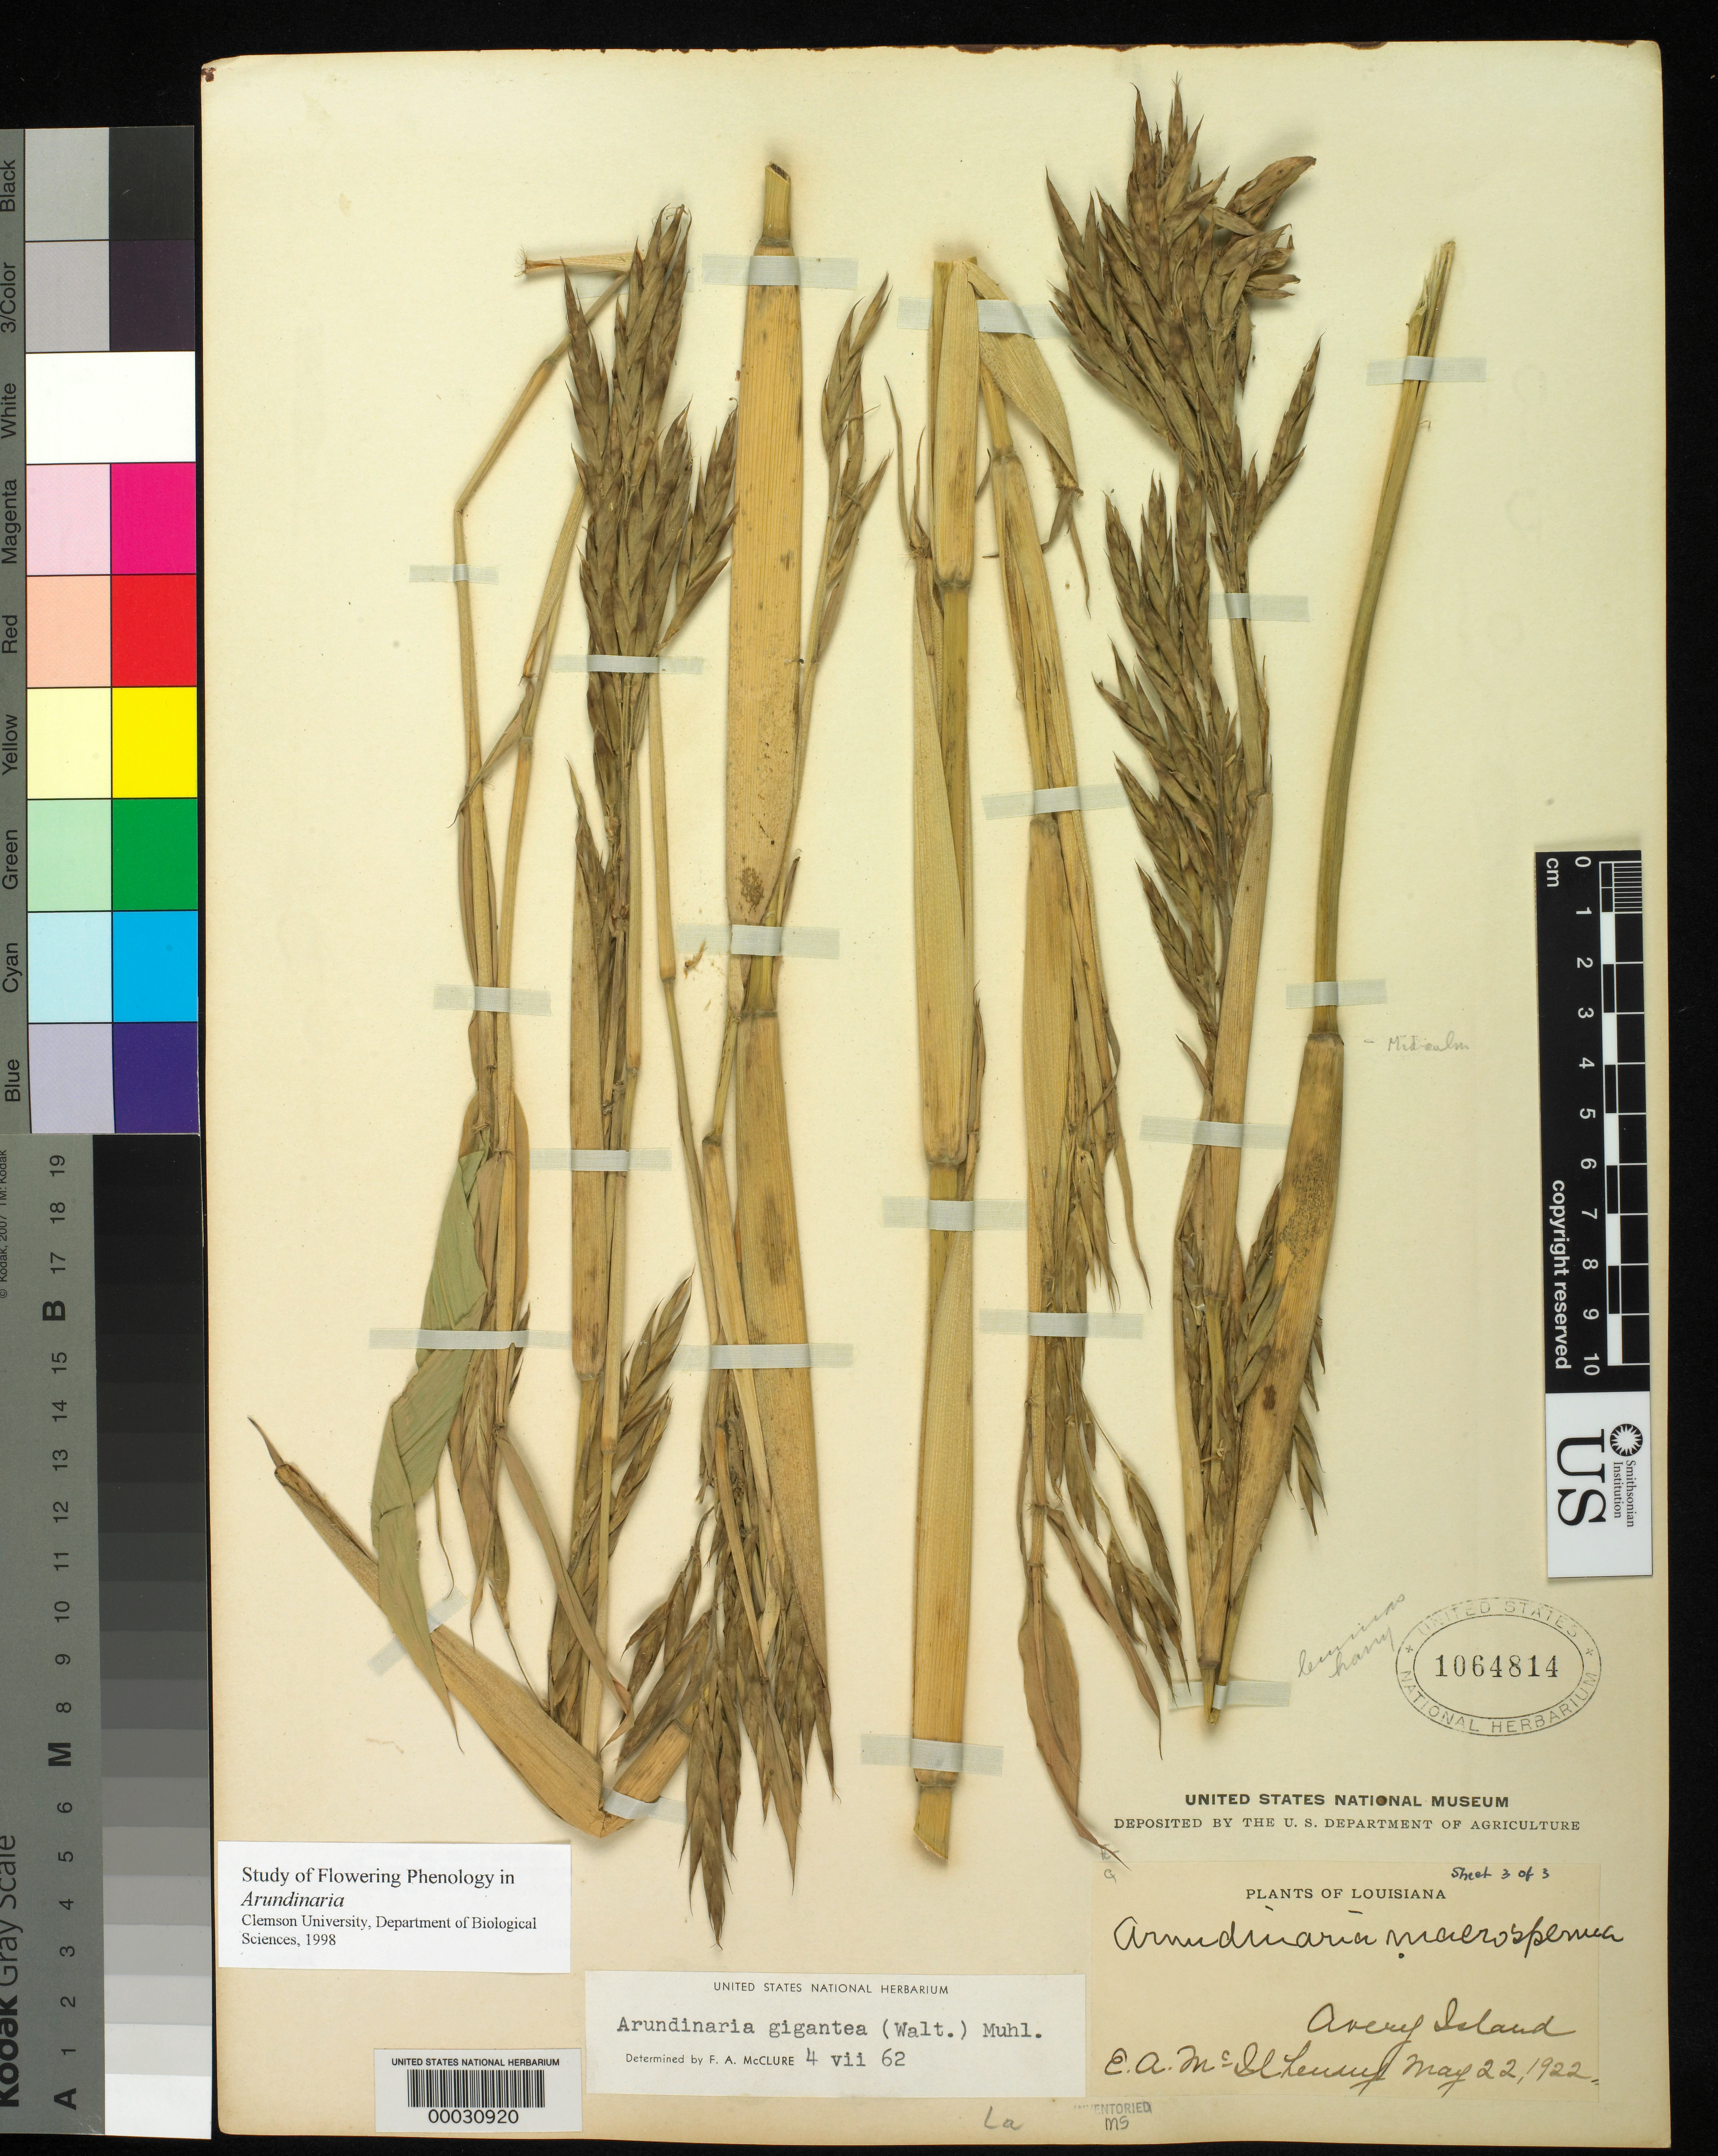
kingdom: Plantae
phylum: Tracheophyta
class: Liliopsida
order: Poales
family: Poaceae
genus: Arundinaria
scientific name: Arundinaria gigantea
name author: (Walter) Muhl.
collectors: E. McIlhenny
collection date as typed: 22 May 1922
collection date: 1922-05-22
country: United States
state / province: Louisiana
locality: Avery island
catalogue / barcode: US 1064814